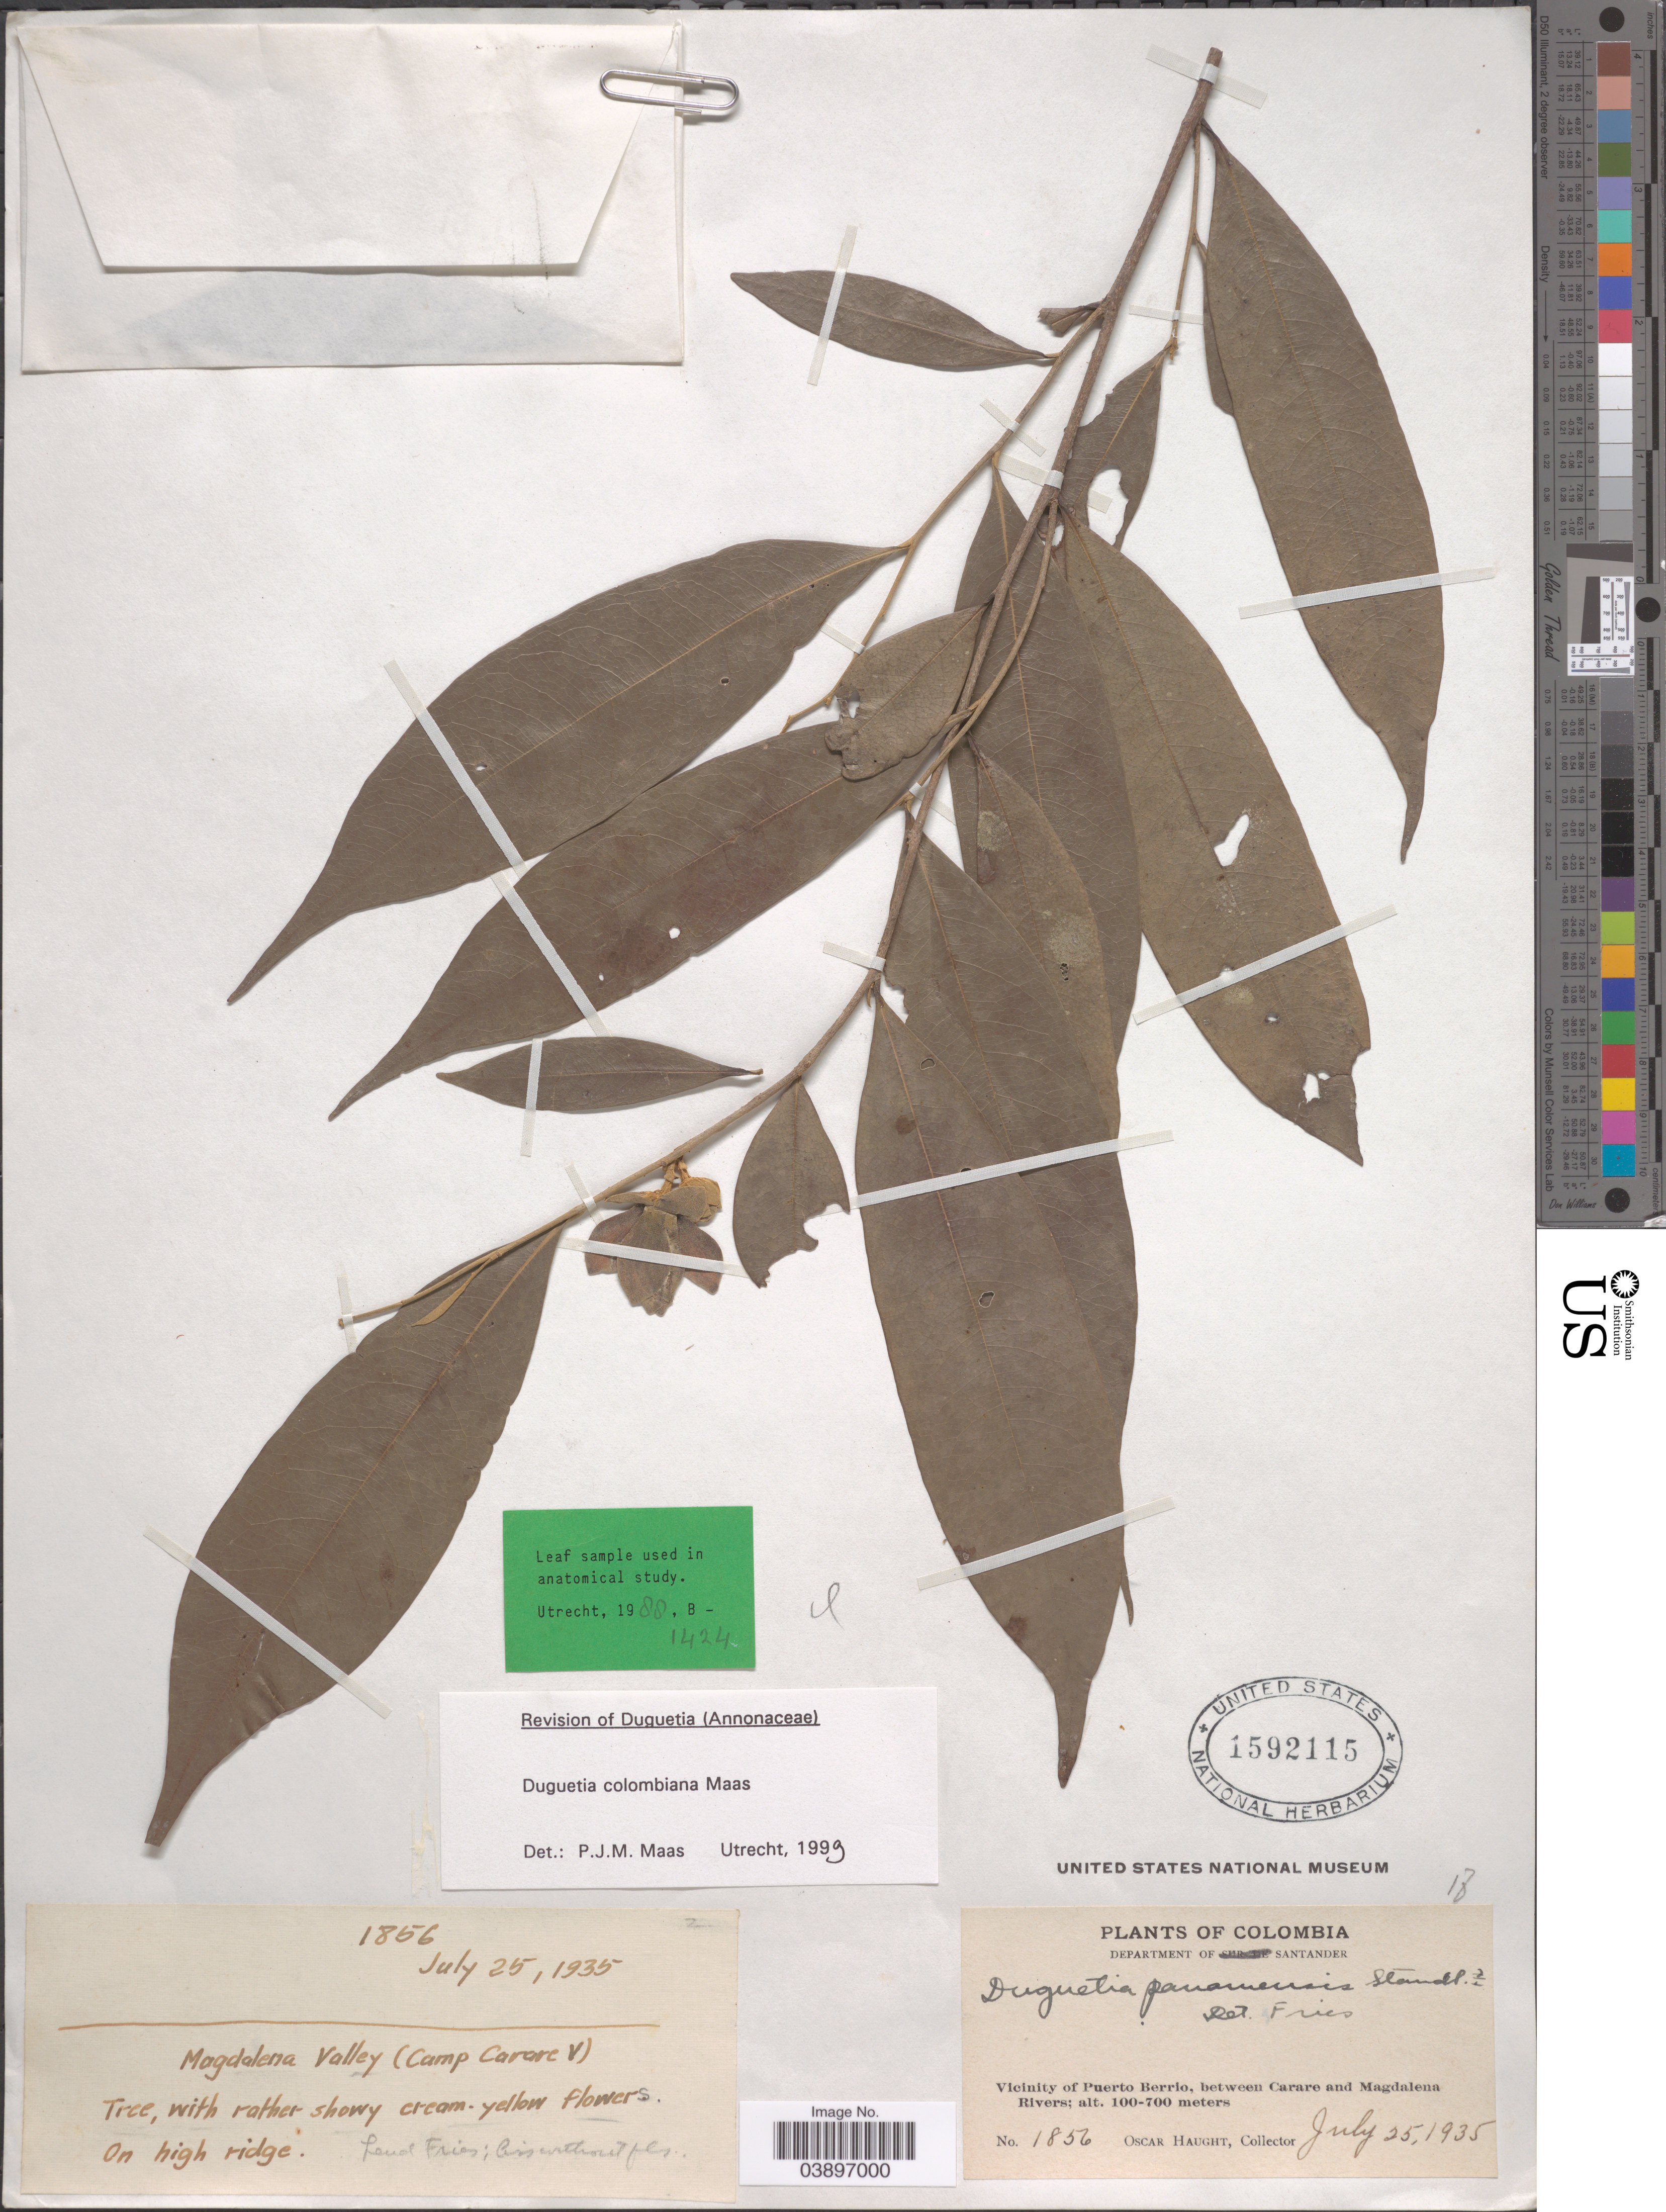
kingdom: Plantae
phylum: Tracheophyta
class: Magnoliopsida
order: Magnoliales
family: Annonaceae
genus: Duguetia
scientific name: Duguetia colombiana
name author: Maas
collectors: O. L. Haught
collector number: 1856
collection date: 1935-07-25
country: Colombia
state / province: Santander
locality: Department of Santander. Vicinity of Puerto Berrio, between Carare and Magdalena Rivers. Magdalena Valley (Camp Carare V).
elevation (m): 100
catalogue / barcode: US 1592115